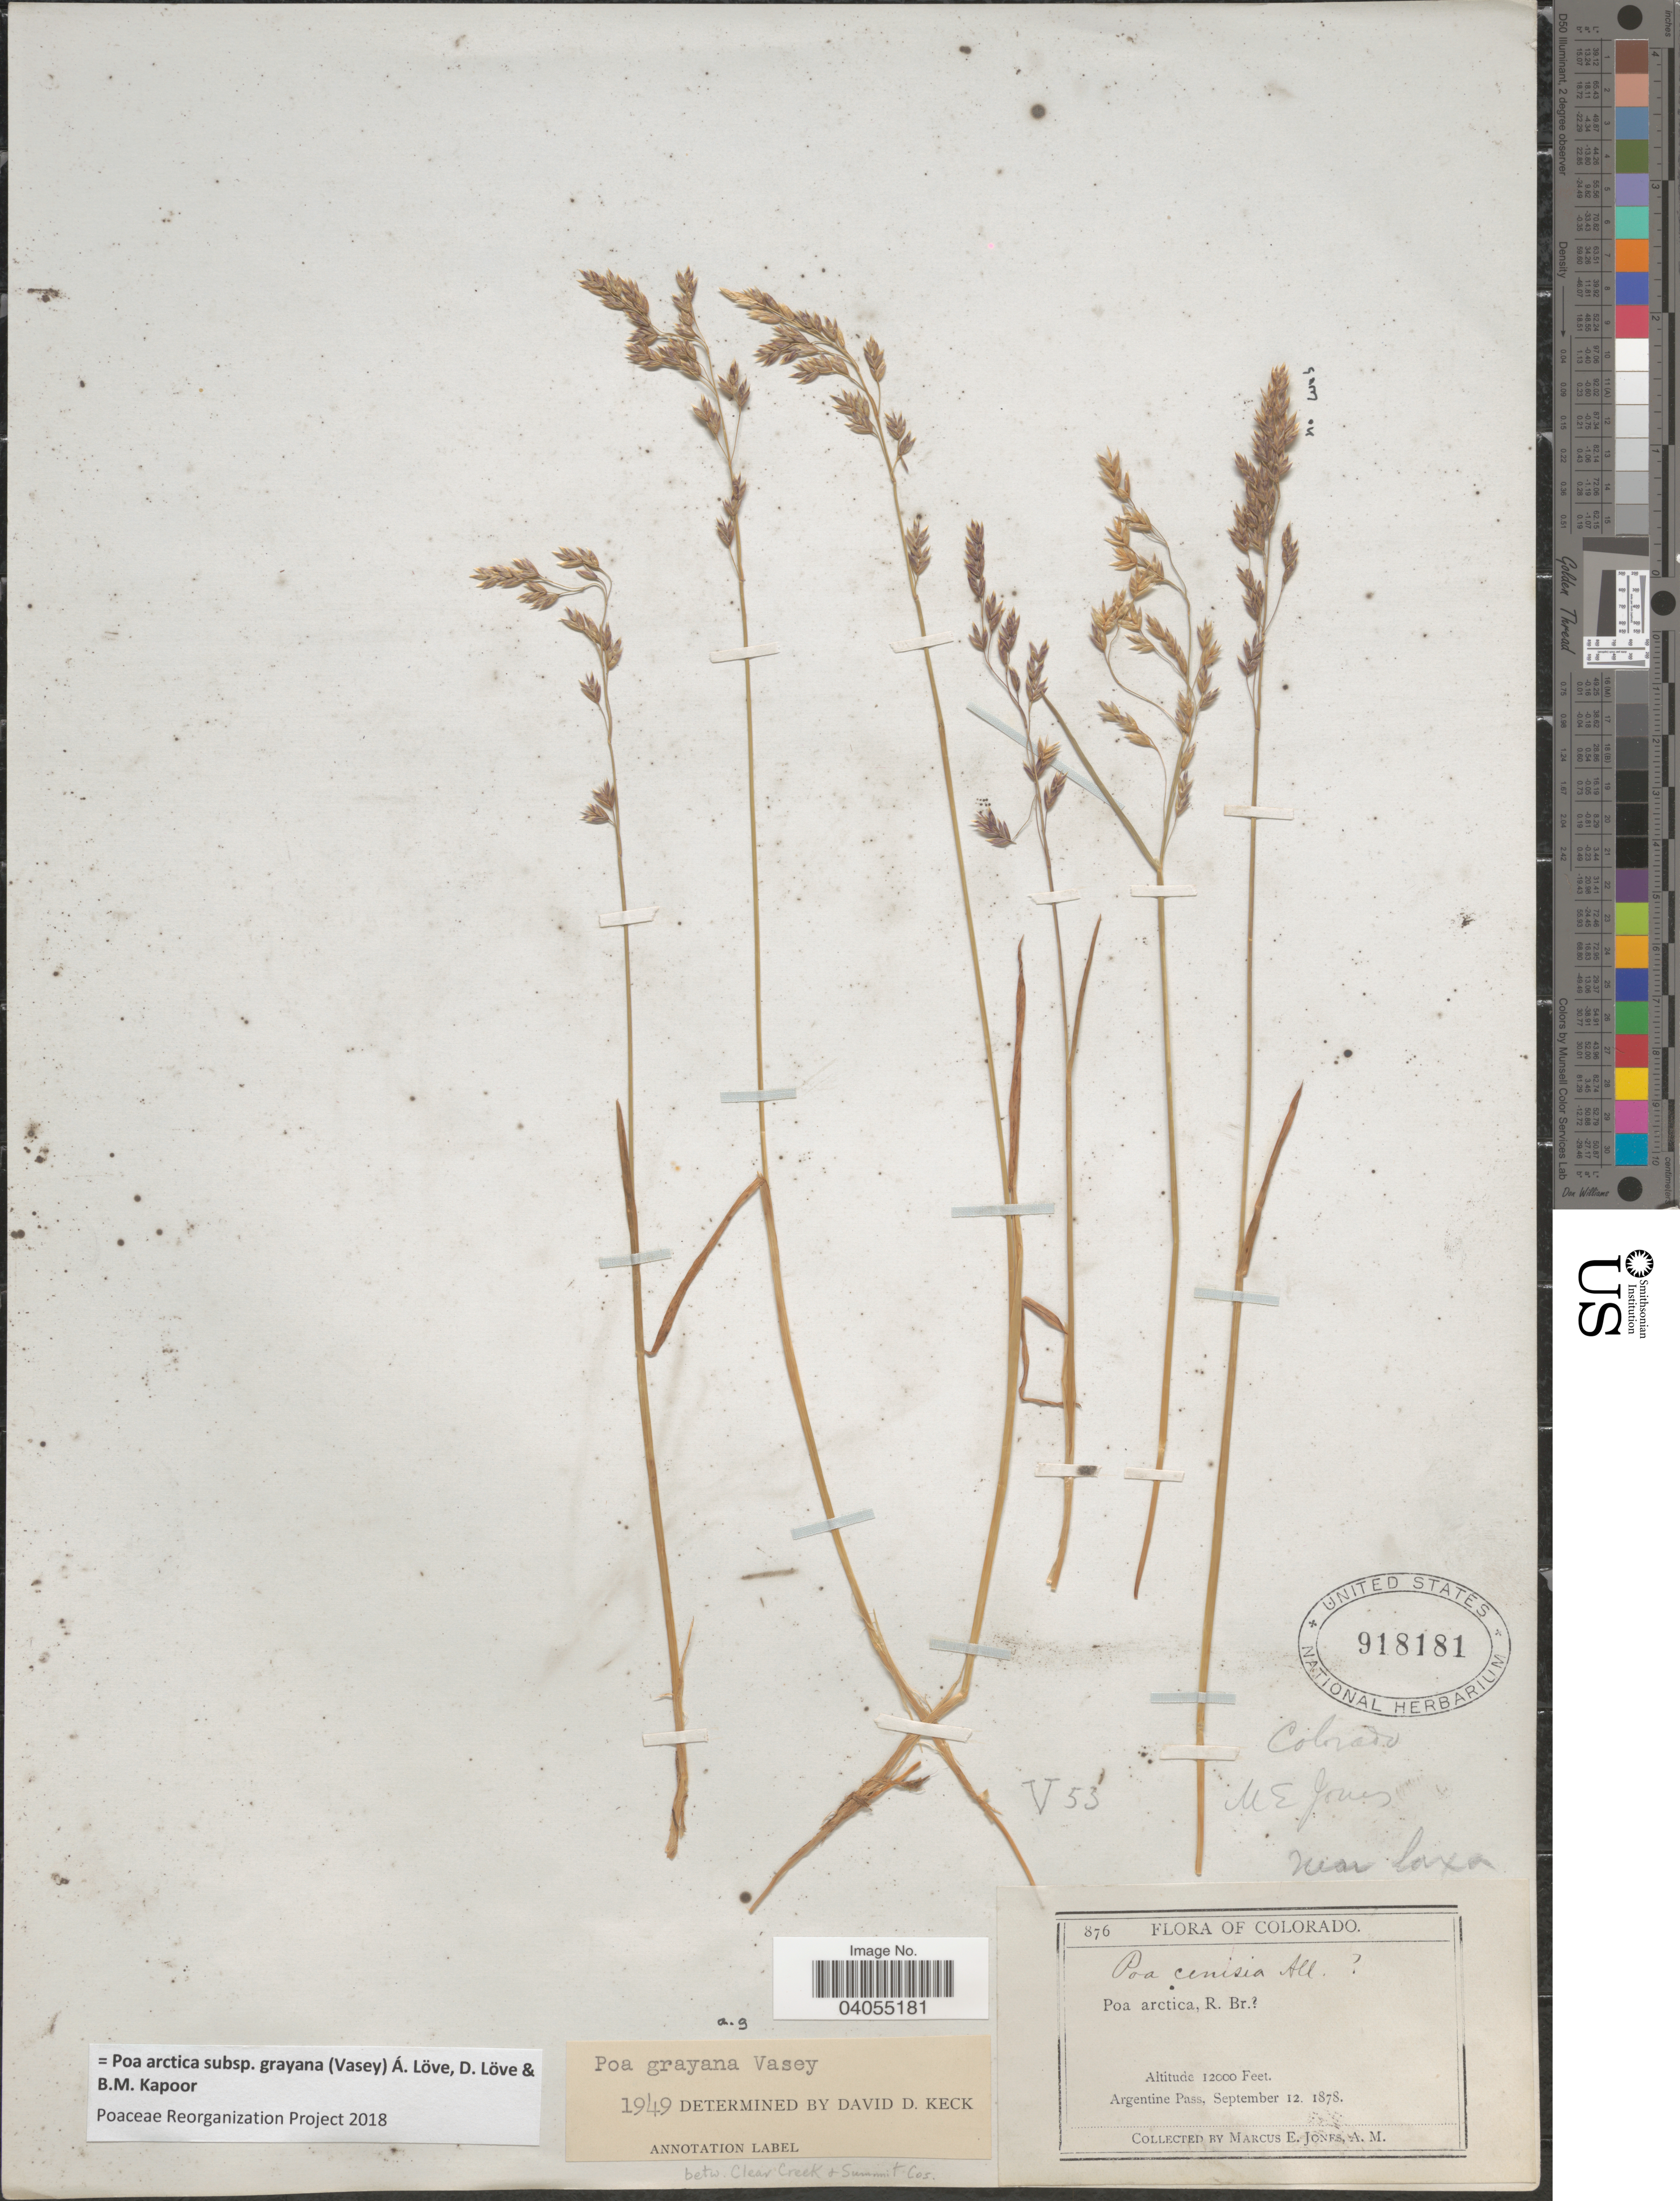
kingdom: Plantae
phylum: Tracheophyta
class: Liliopsida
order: Poales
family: Poaceae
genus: Poa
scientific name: Poa arctica subsp. grayana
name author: (Vasey) Á. Löve et al.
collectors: M. E. Jones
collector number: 876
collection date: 1878-09-12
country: United States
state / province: Colorado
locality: Near laxa. Argentine Pass.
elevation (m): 3658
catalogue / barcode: US 918181